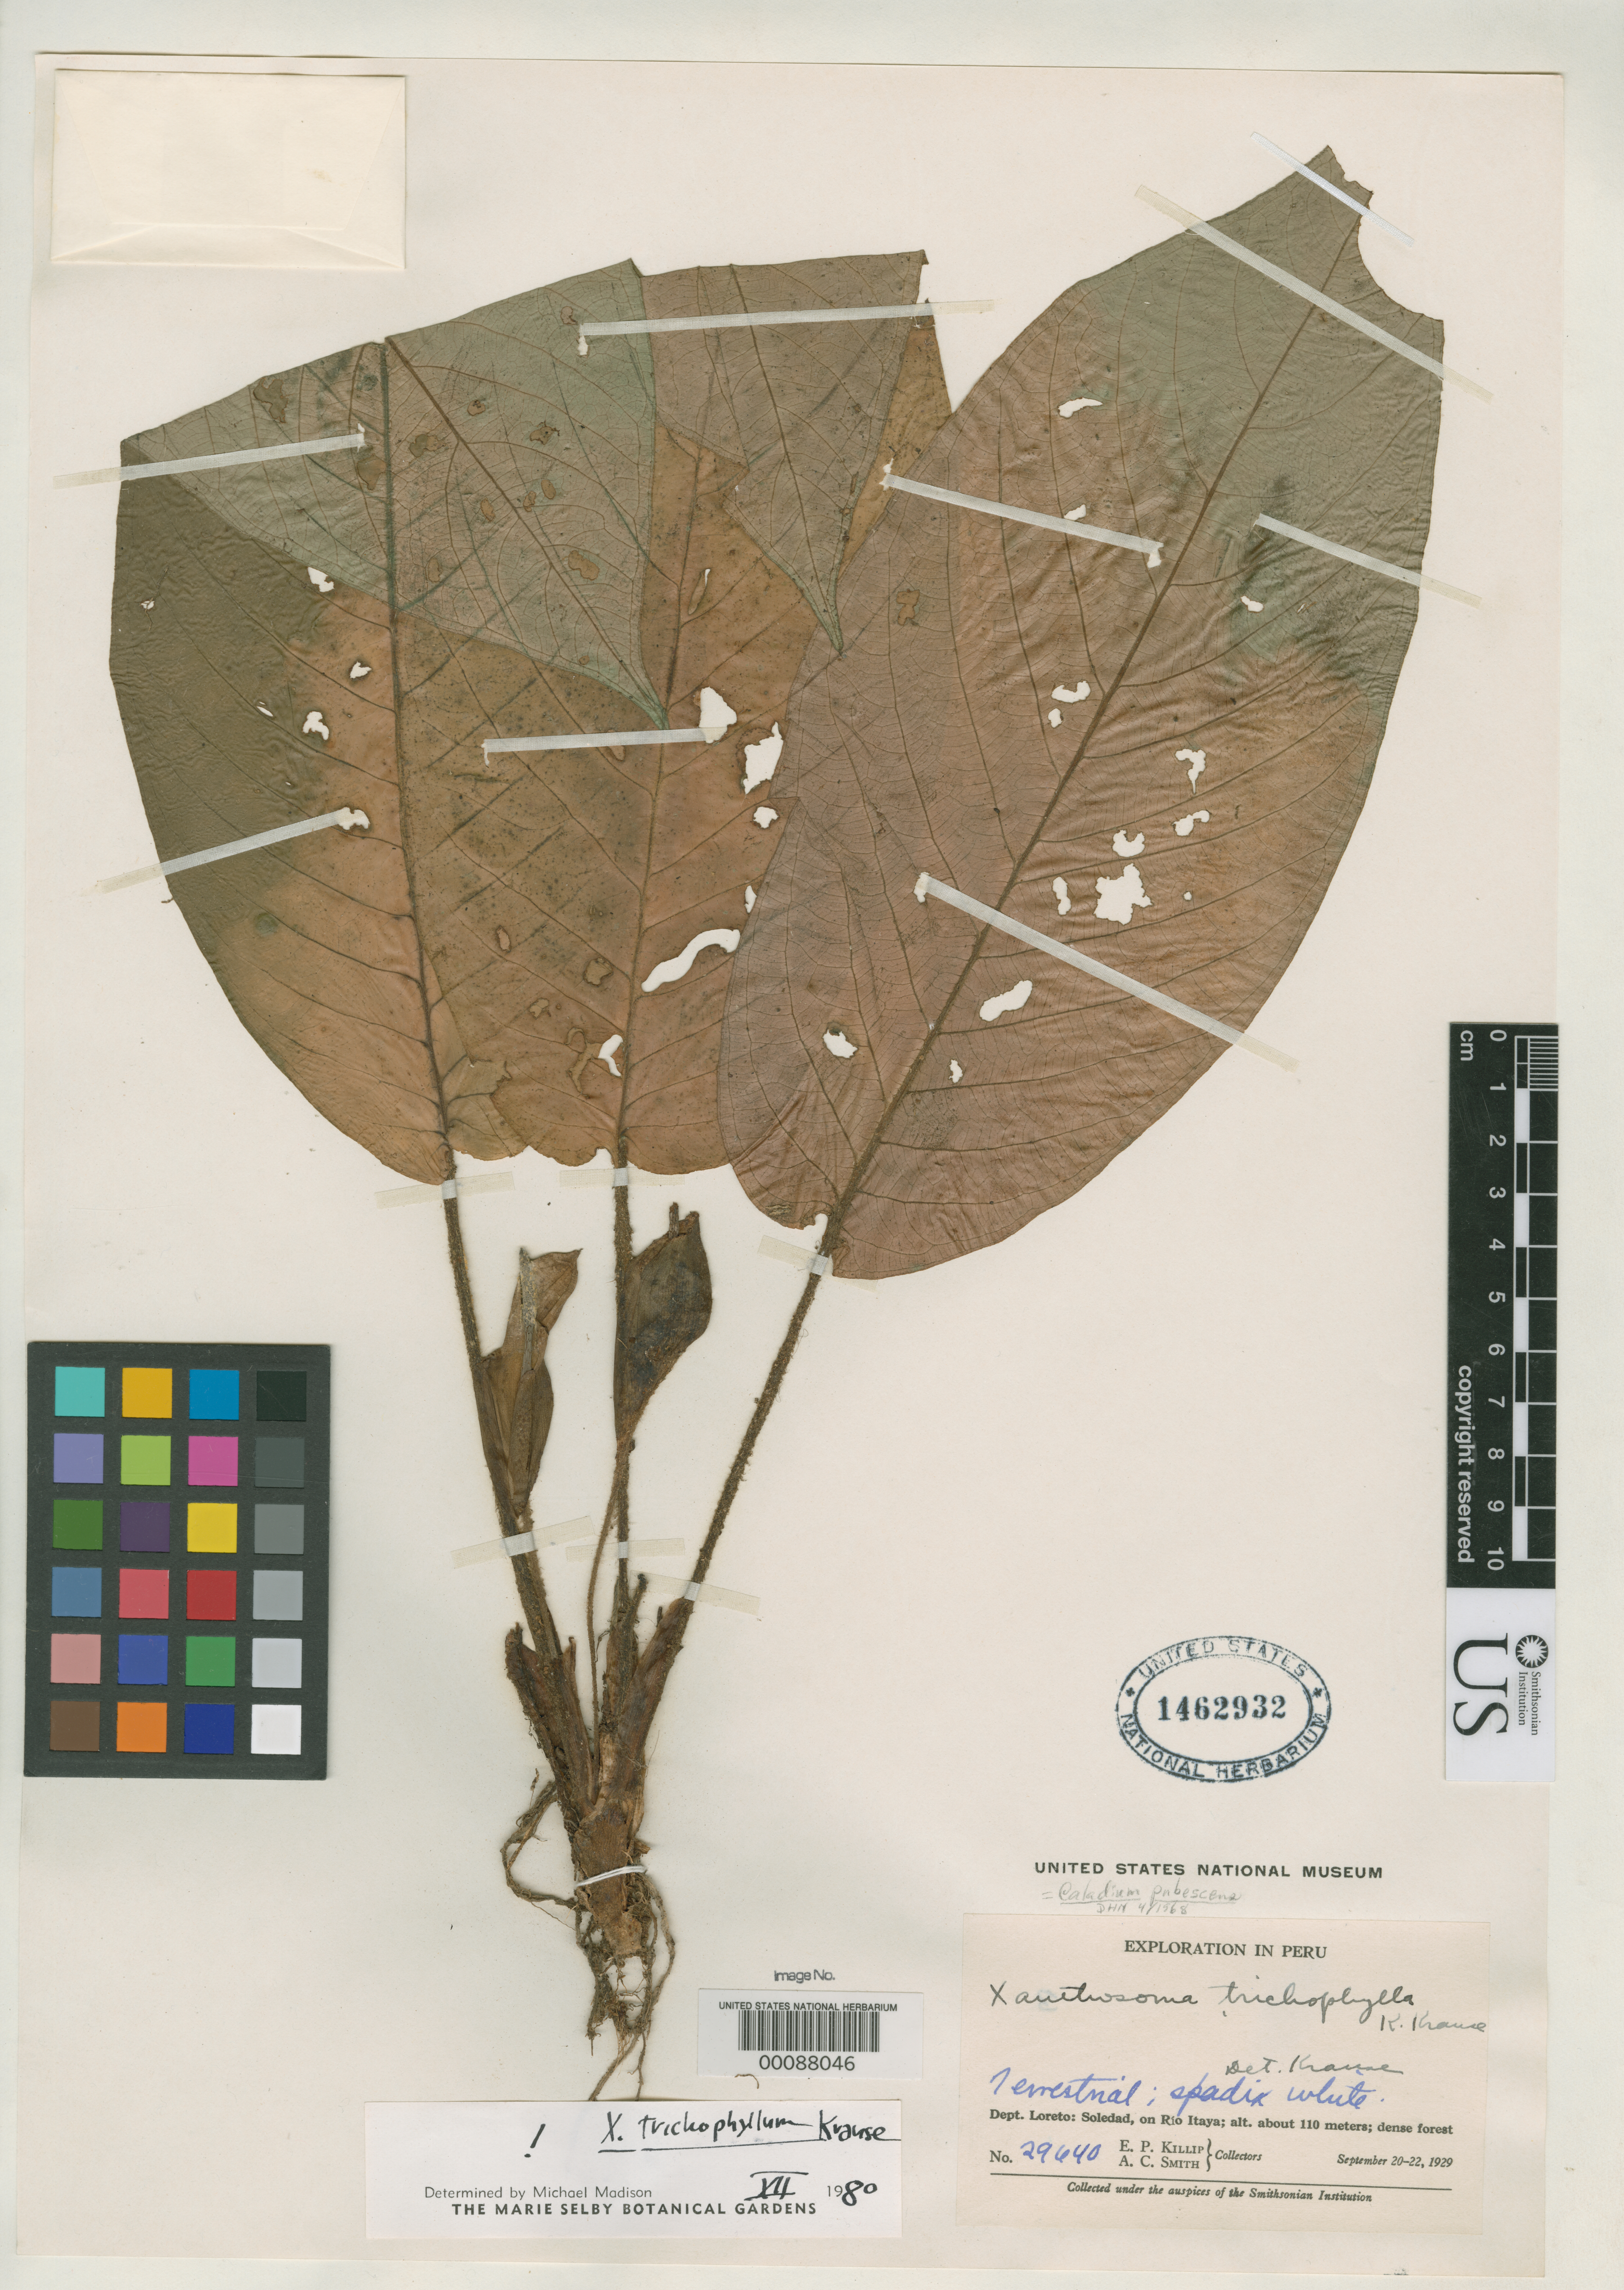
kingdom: Plantae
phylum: Tracheophyta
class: Liliopsida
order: Alismatales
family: Araceae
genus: Xanthosoma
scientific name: Xanthosoma trichophylla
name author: K. Krause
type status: Isotype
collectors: E. P. Killip & A. C. Smith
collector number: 29640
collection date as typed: Sep 1929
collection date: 1929-09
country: Peru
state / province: Loreto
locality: Soledad, Rio Itaya.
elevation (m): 110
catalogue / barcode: US 1462932